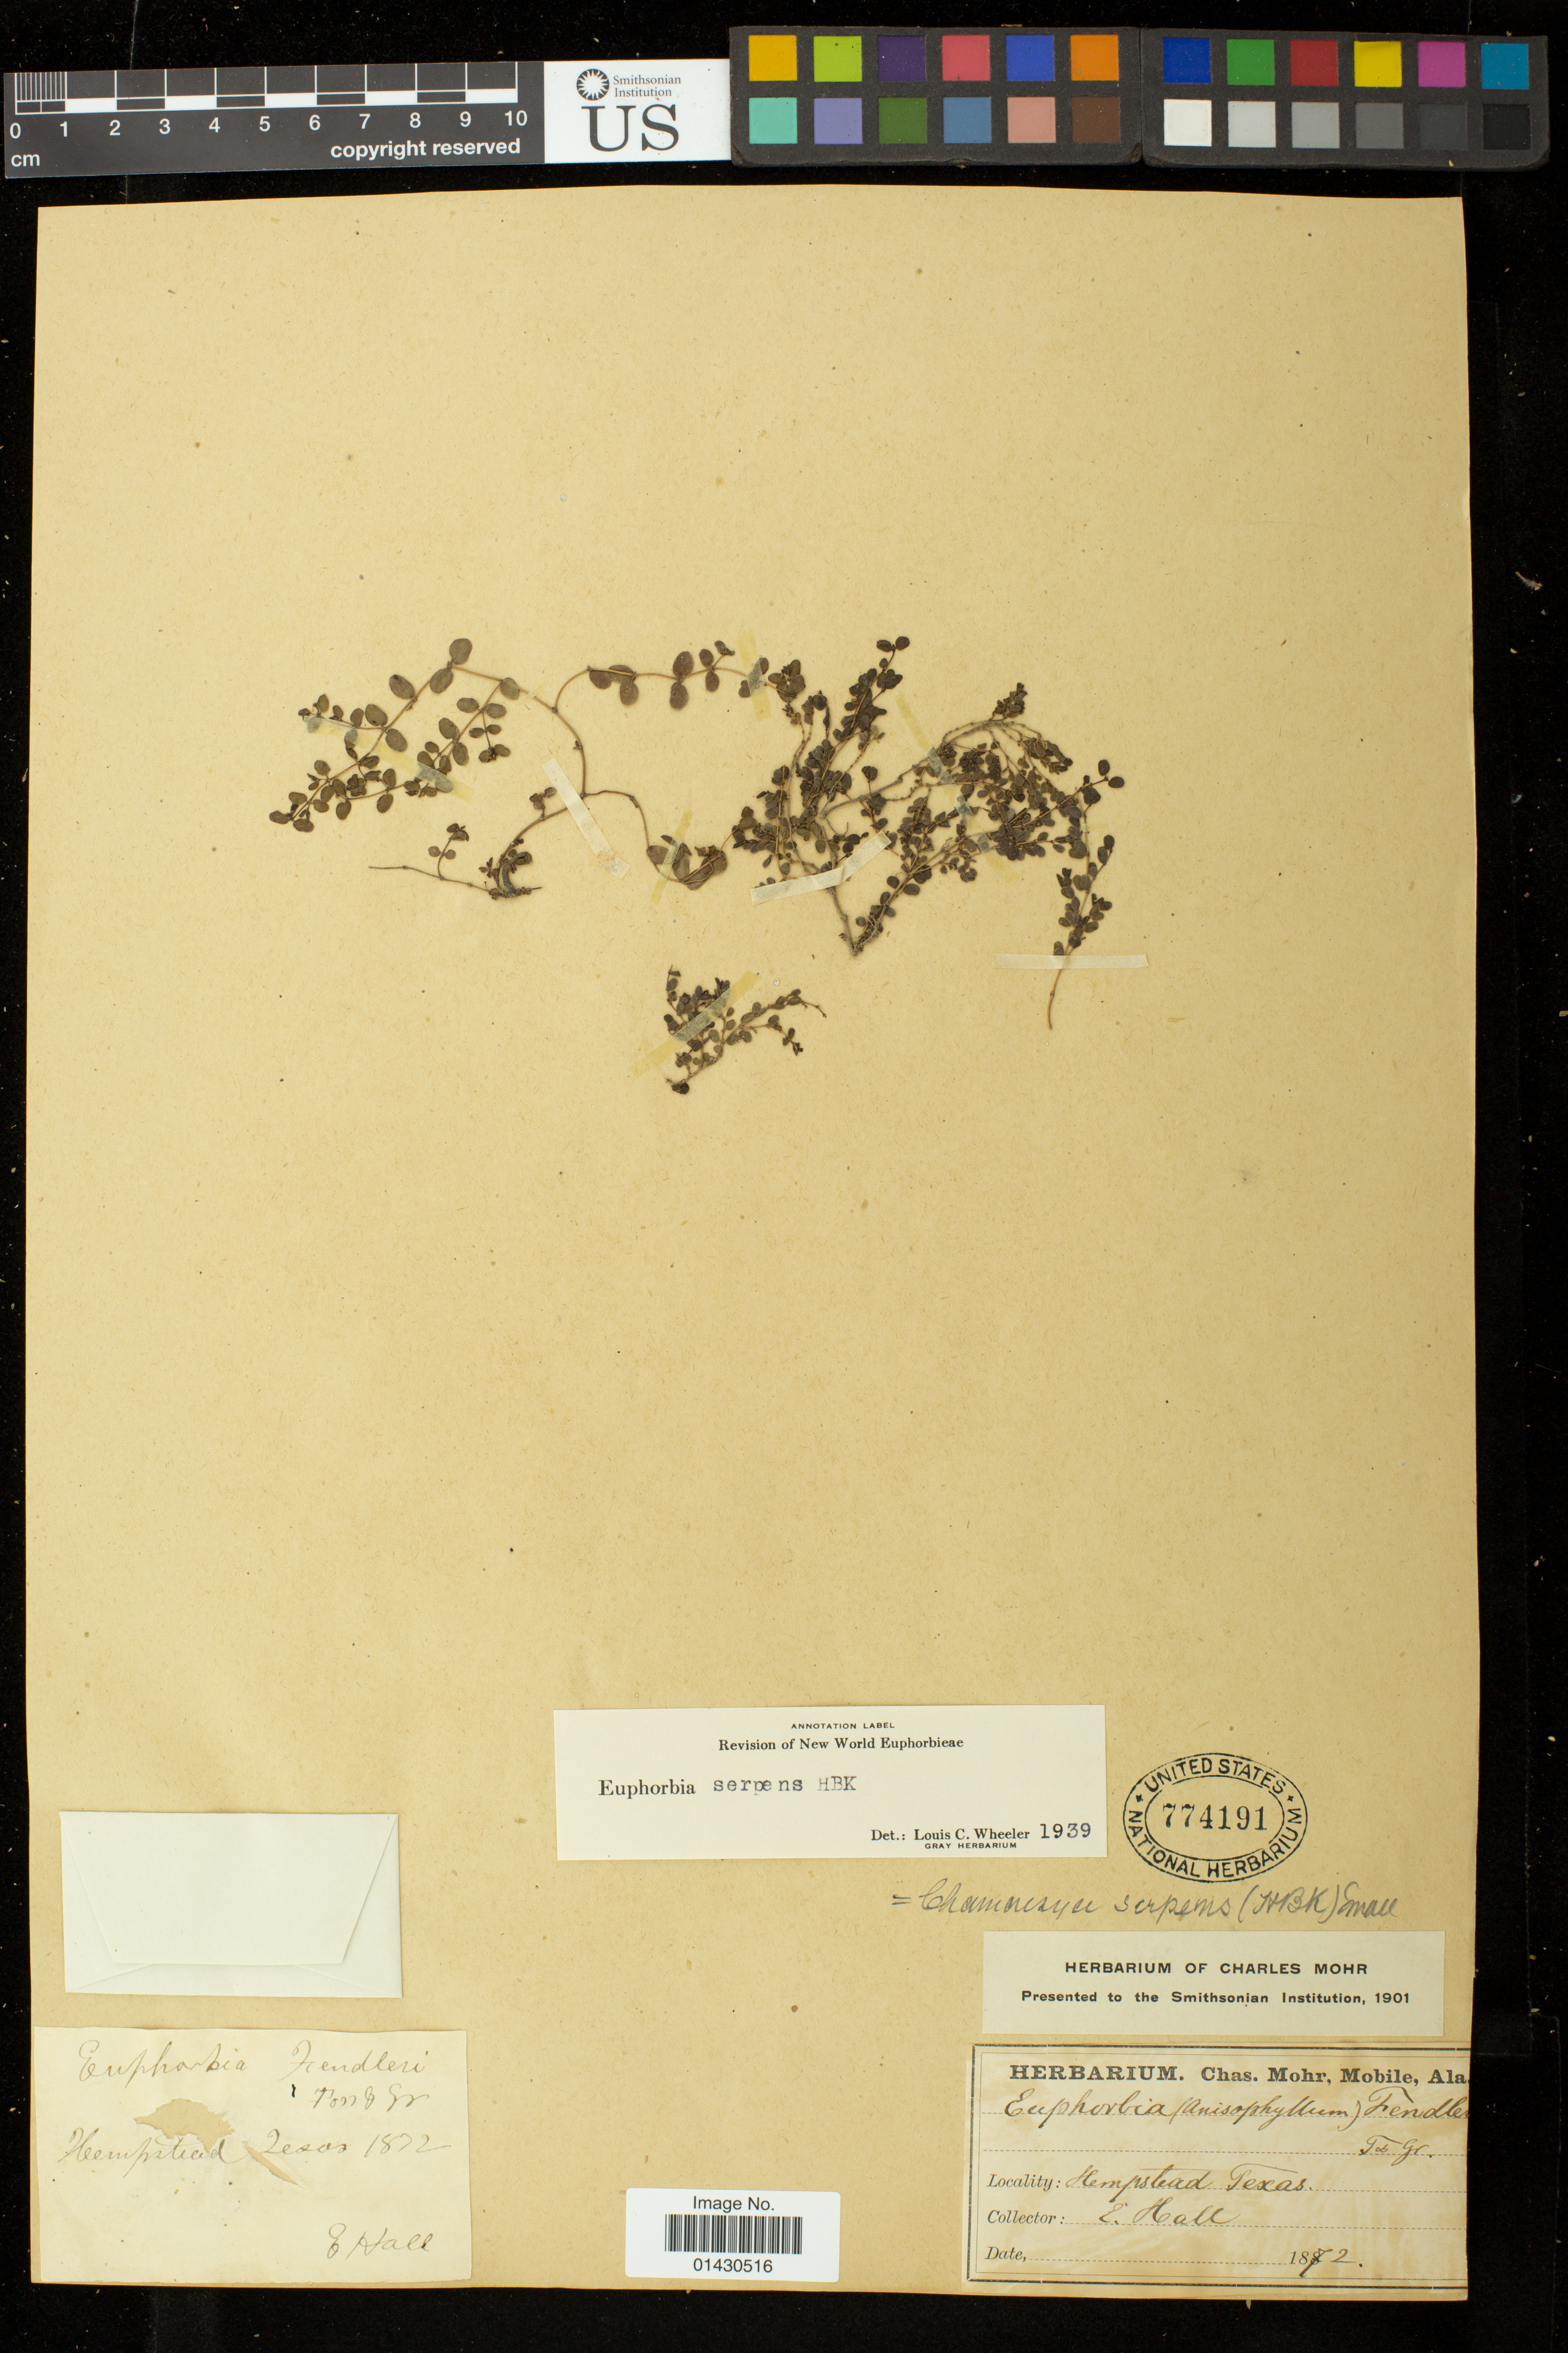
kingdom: Plantae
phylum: Tracheophyta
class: Magnoliopsida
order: Malpighiales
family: Euphorbiaceae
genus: Euphorbia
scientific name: Euphorbia serpens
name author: Kunth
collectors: C. Hall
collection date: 1872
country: United States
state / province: Texas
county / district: Waller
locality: Hempstead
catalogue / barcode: US 774191